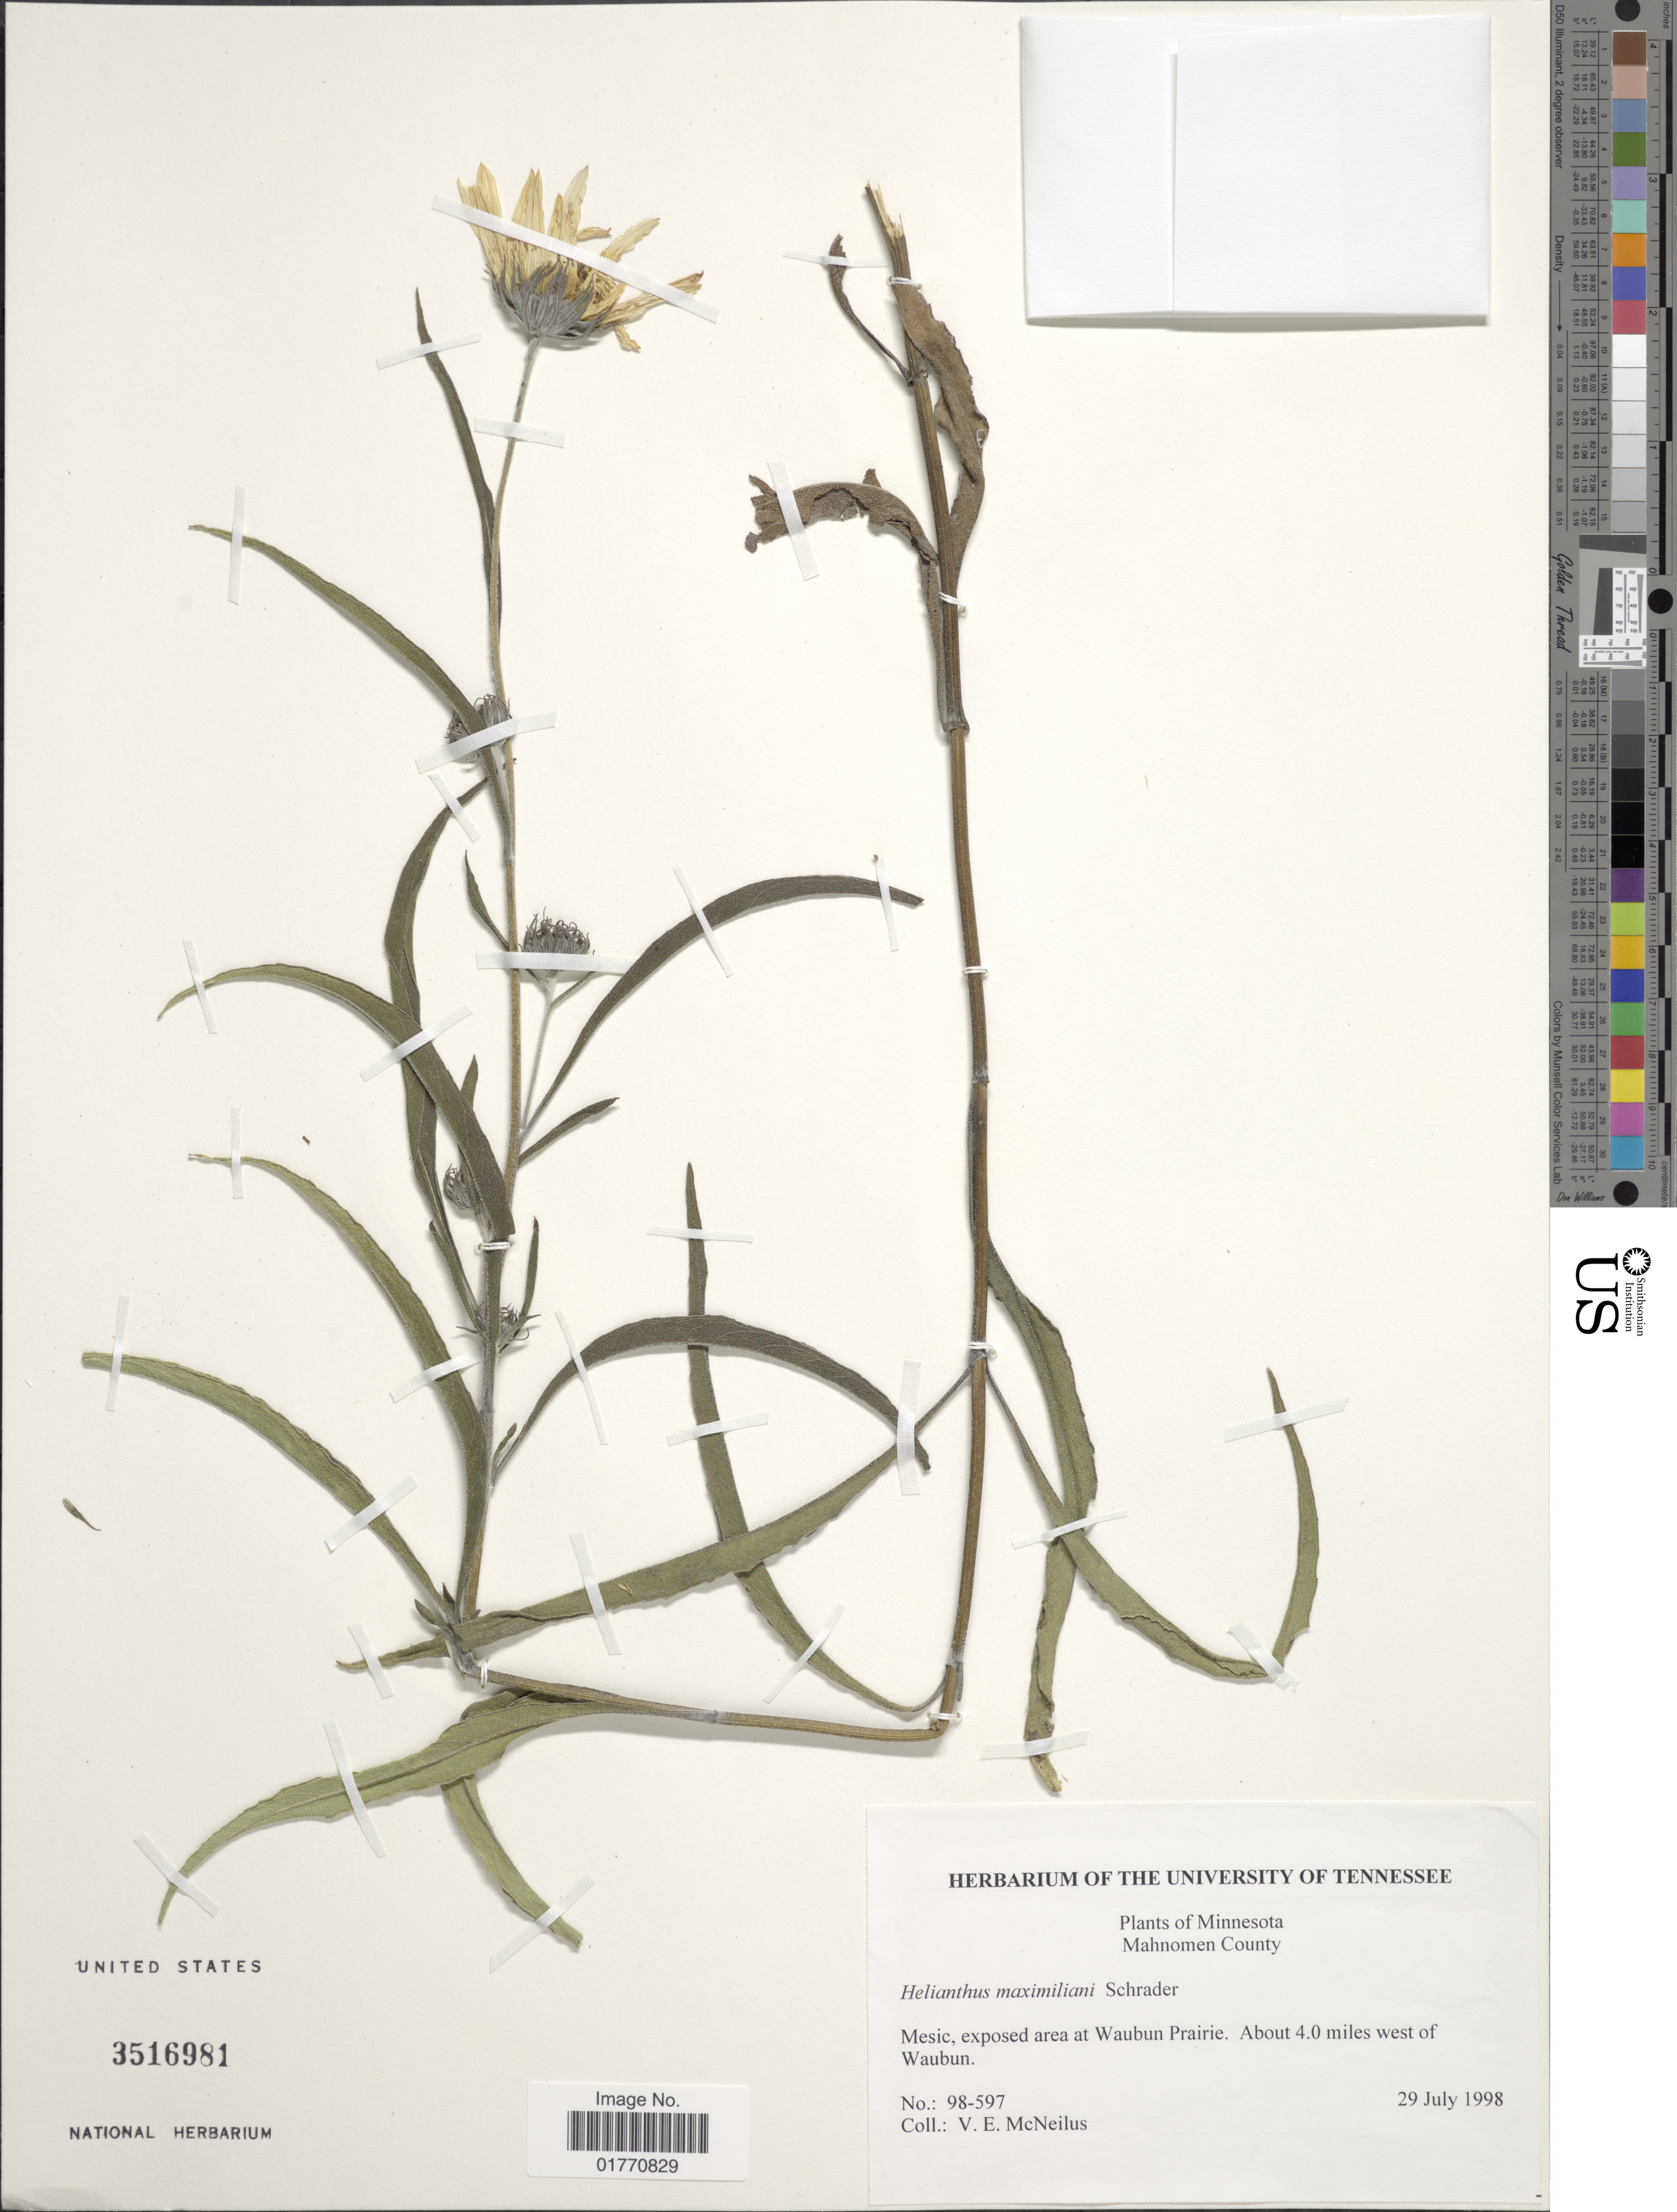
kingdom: Plantae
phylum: Tracheophyta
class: Magnoliopsida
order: Asterales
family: Asteraceae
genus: Helianthus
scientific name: Helianthus maximiliani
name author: Schrad.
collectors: V. Mcneilus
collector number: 98-97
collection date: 1998-07-29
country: United States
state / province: Minnesota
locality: Mahnomen County, Mesic, exposed area at Waubun Prairie, about 4.0 miles west of Waubun.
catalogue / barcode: US 3516981